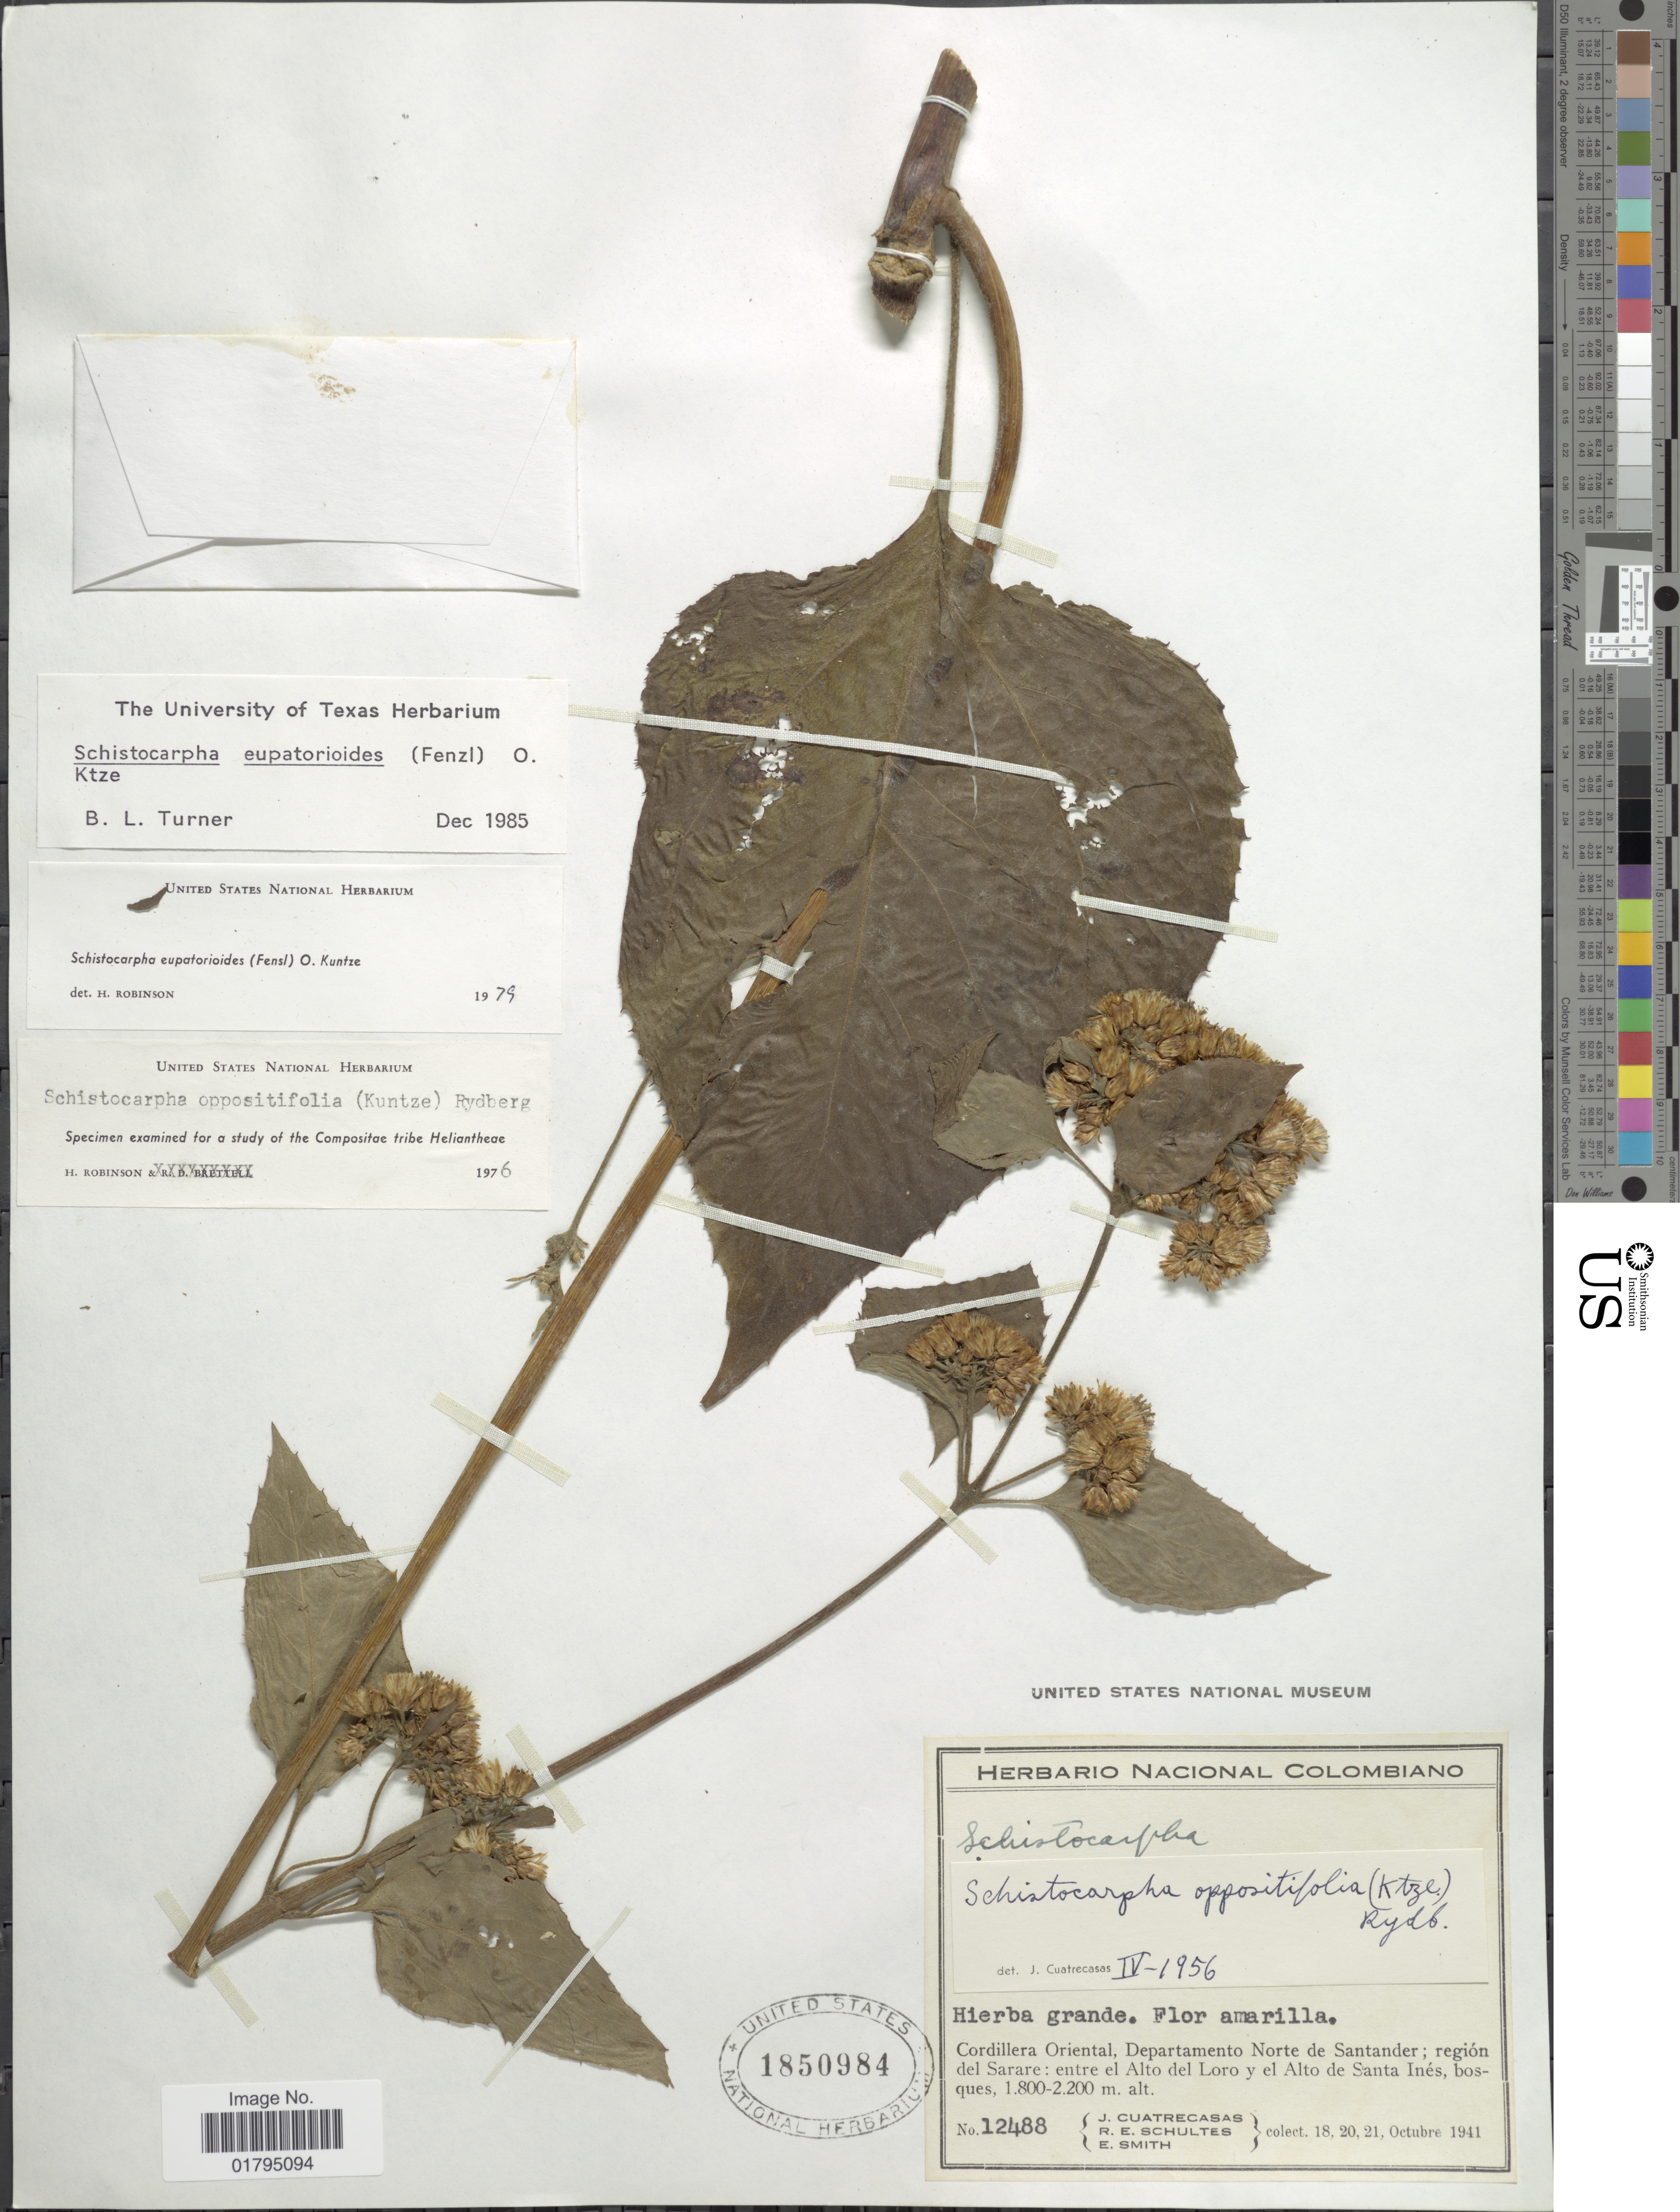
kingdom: Plantae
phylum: Tracheophyta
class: Magnoliopsida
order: Asterales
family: Asteraceae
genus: Schistocarpha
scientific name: Schistocarpha eupatorioides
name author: (Fenzl) Kuntze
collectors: J. Cuatrecasas, R. E. Schultes & C. E. Smith Jr.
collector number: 12488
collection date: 1941-10-18/1941-10-21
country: Colombia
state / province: Norte de Santander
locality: Cordillera Oriental, Departamento Norte de Santander; regio del Sarare: entre el Alto del Loro y el Alto de Santa Ines.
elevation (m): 1800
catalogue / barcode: US 1850984